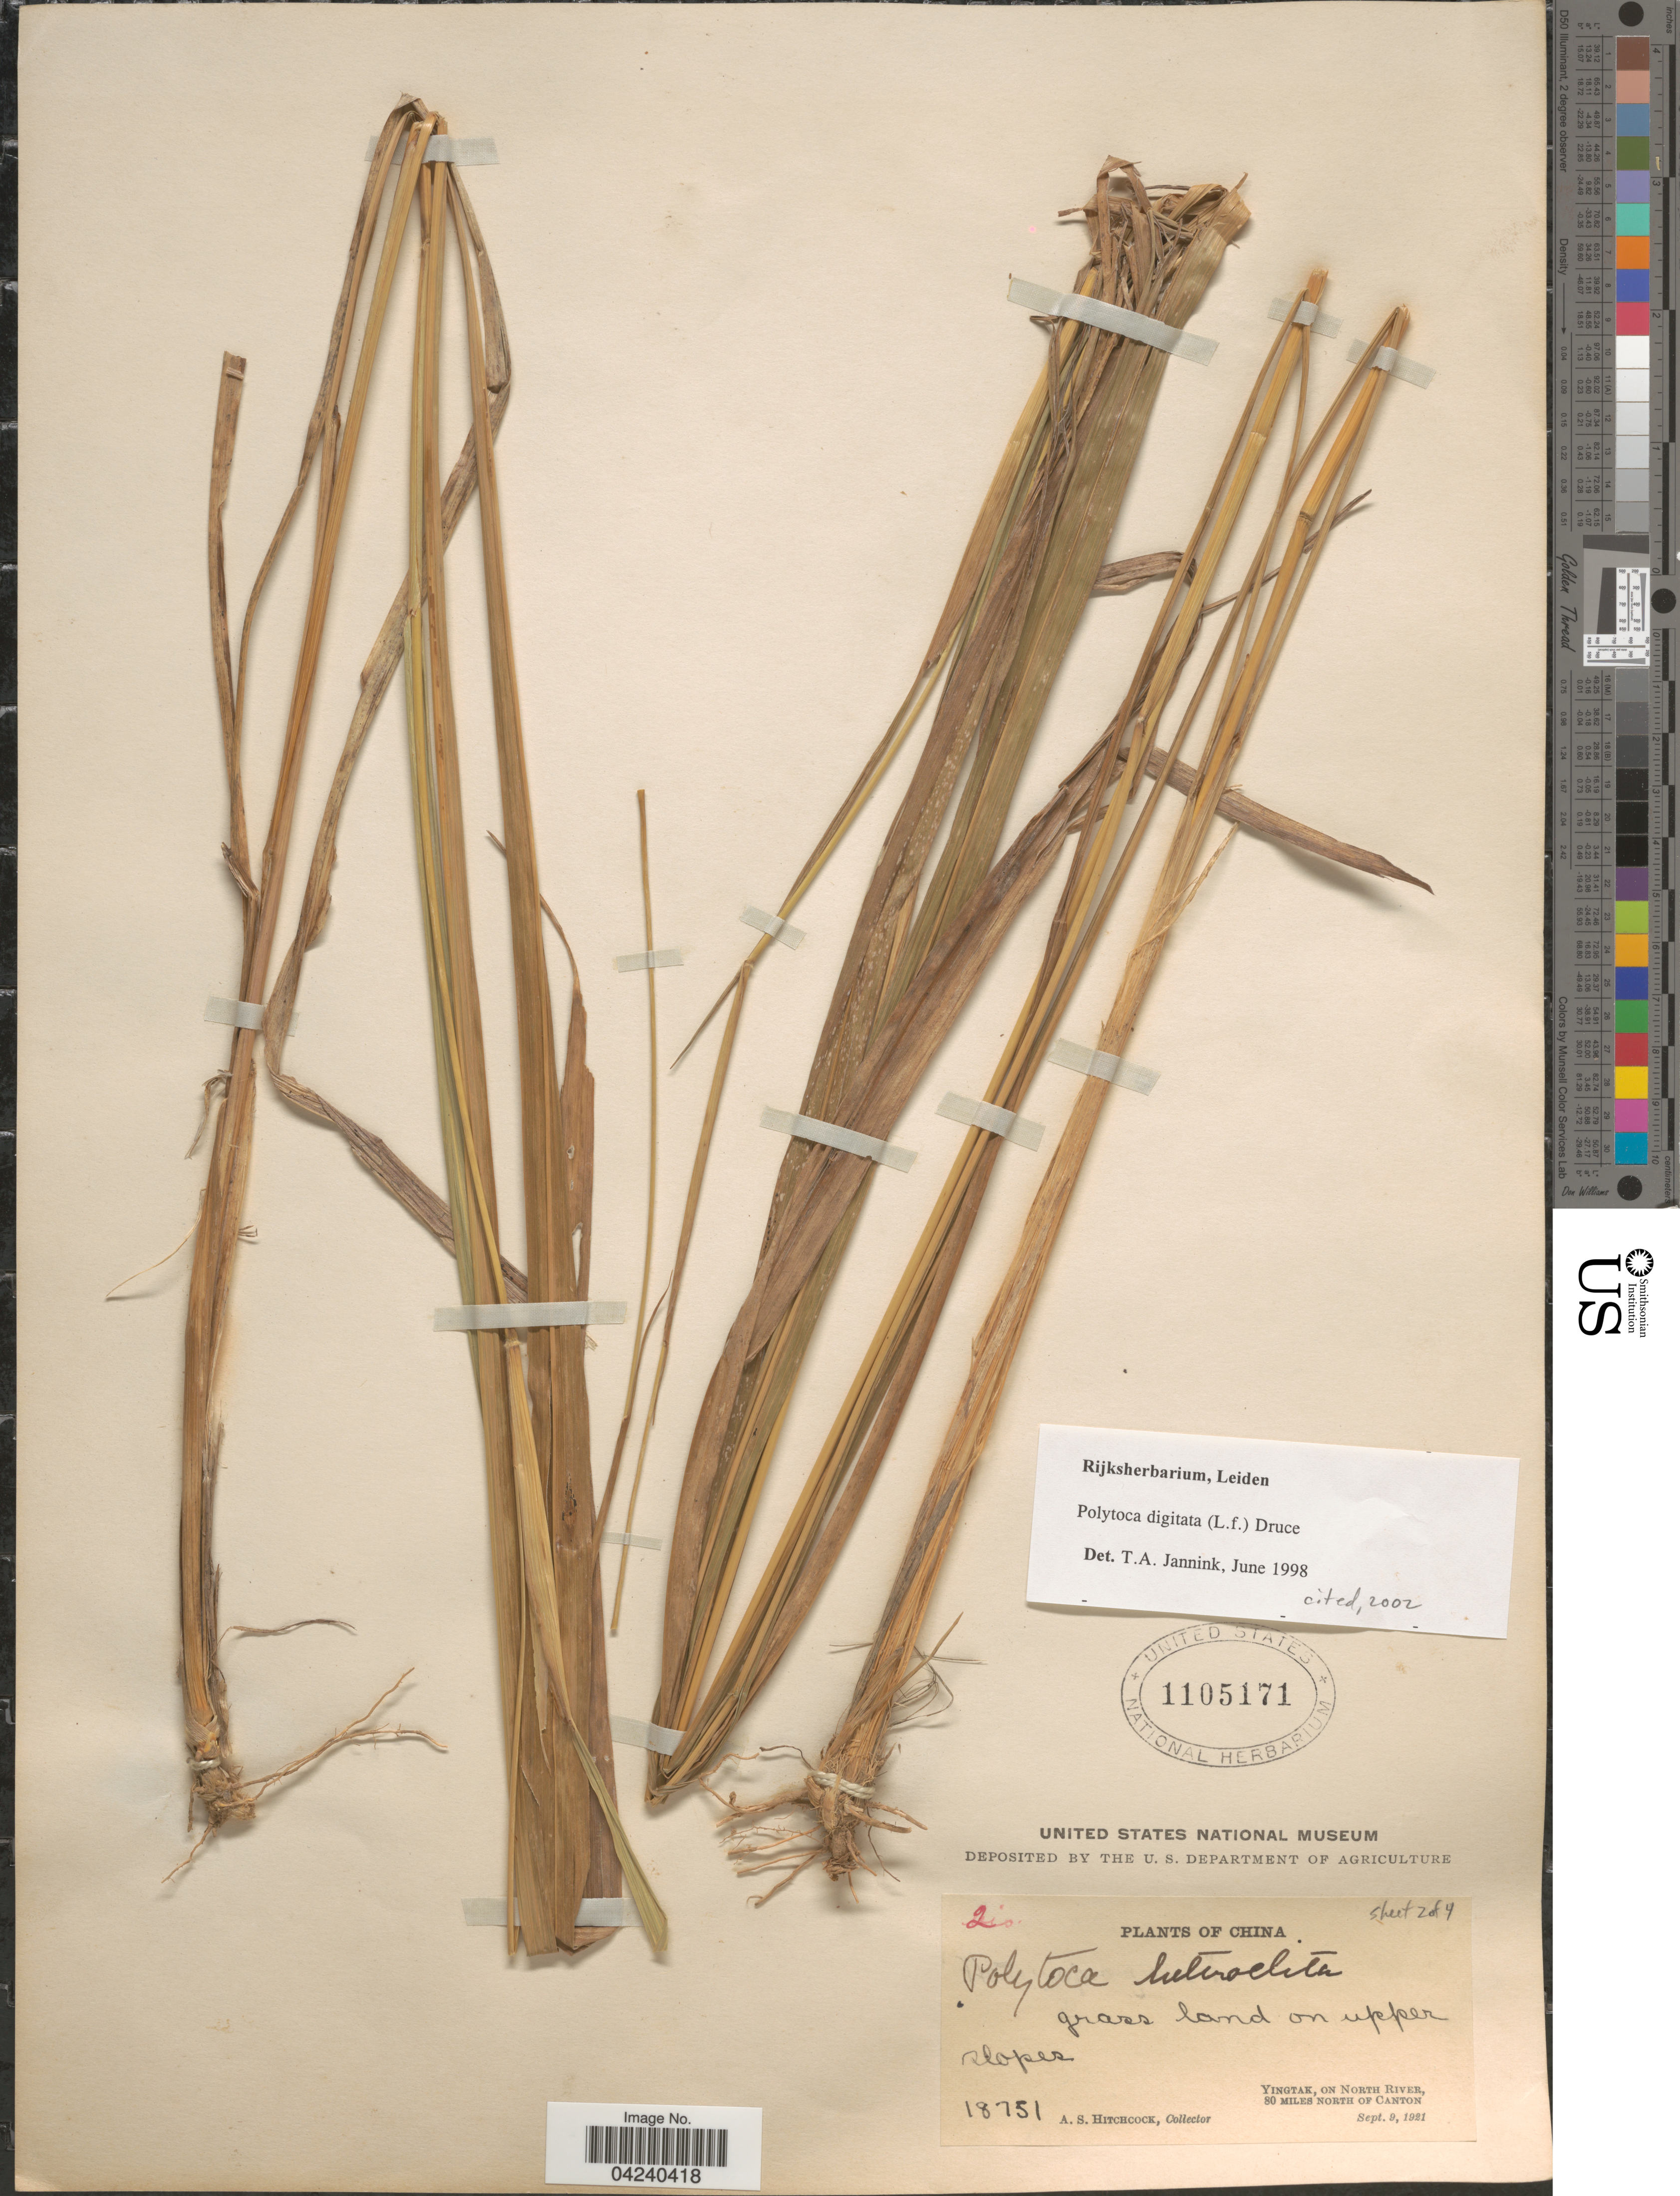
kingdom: Plantae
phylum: Tracheophyta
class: Liliopsida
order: Poales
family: Poaceae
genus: Polytoca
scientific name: Polytoca digitata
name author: (L. f.) Druce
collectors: A. S. Hitchcock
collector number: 18751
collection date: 1921-09-09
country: China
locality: Grass land on upper slopes. Yingtak, on North River, 80 miles north of Canton.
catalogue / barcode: US 1105171